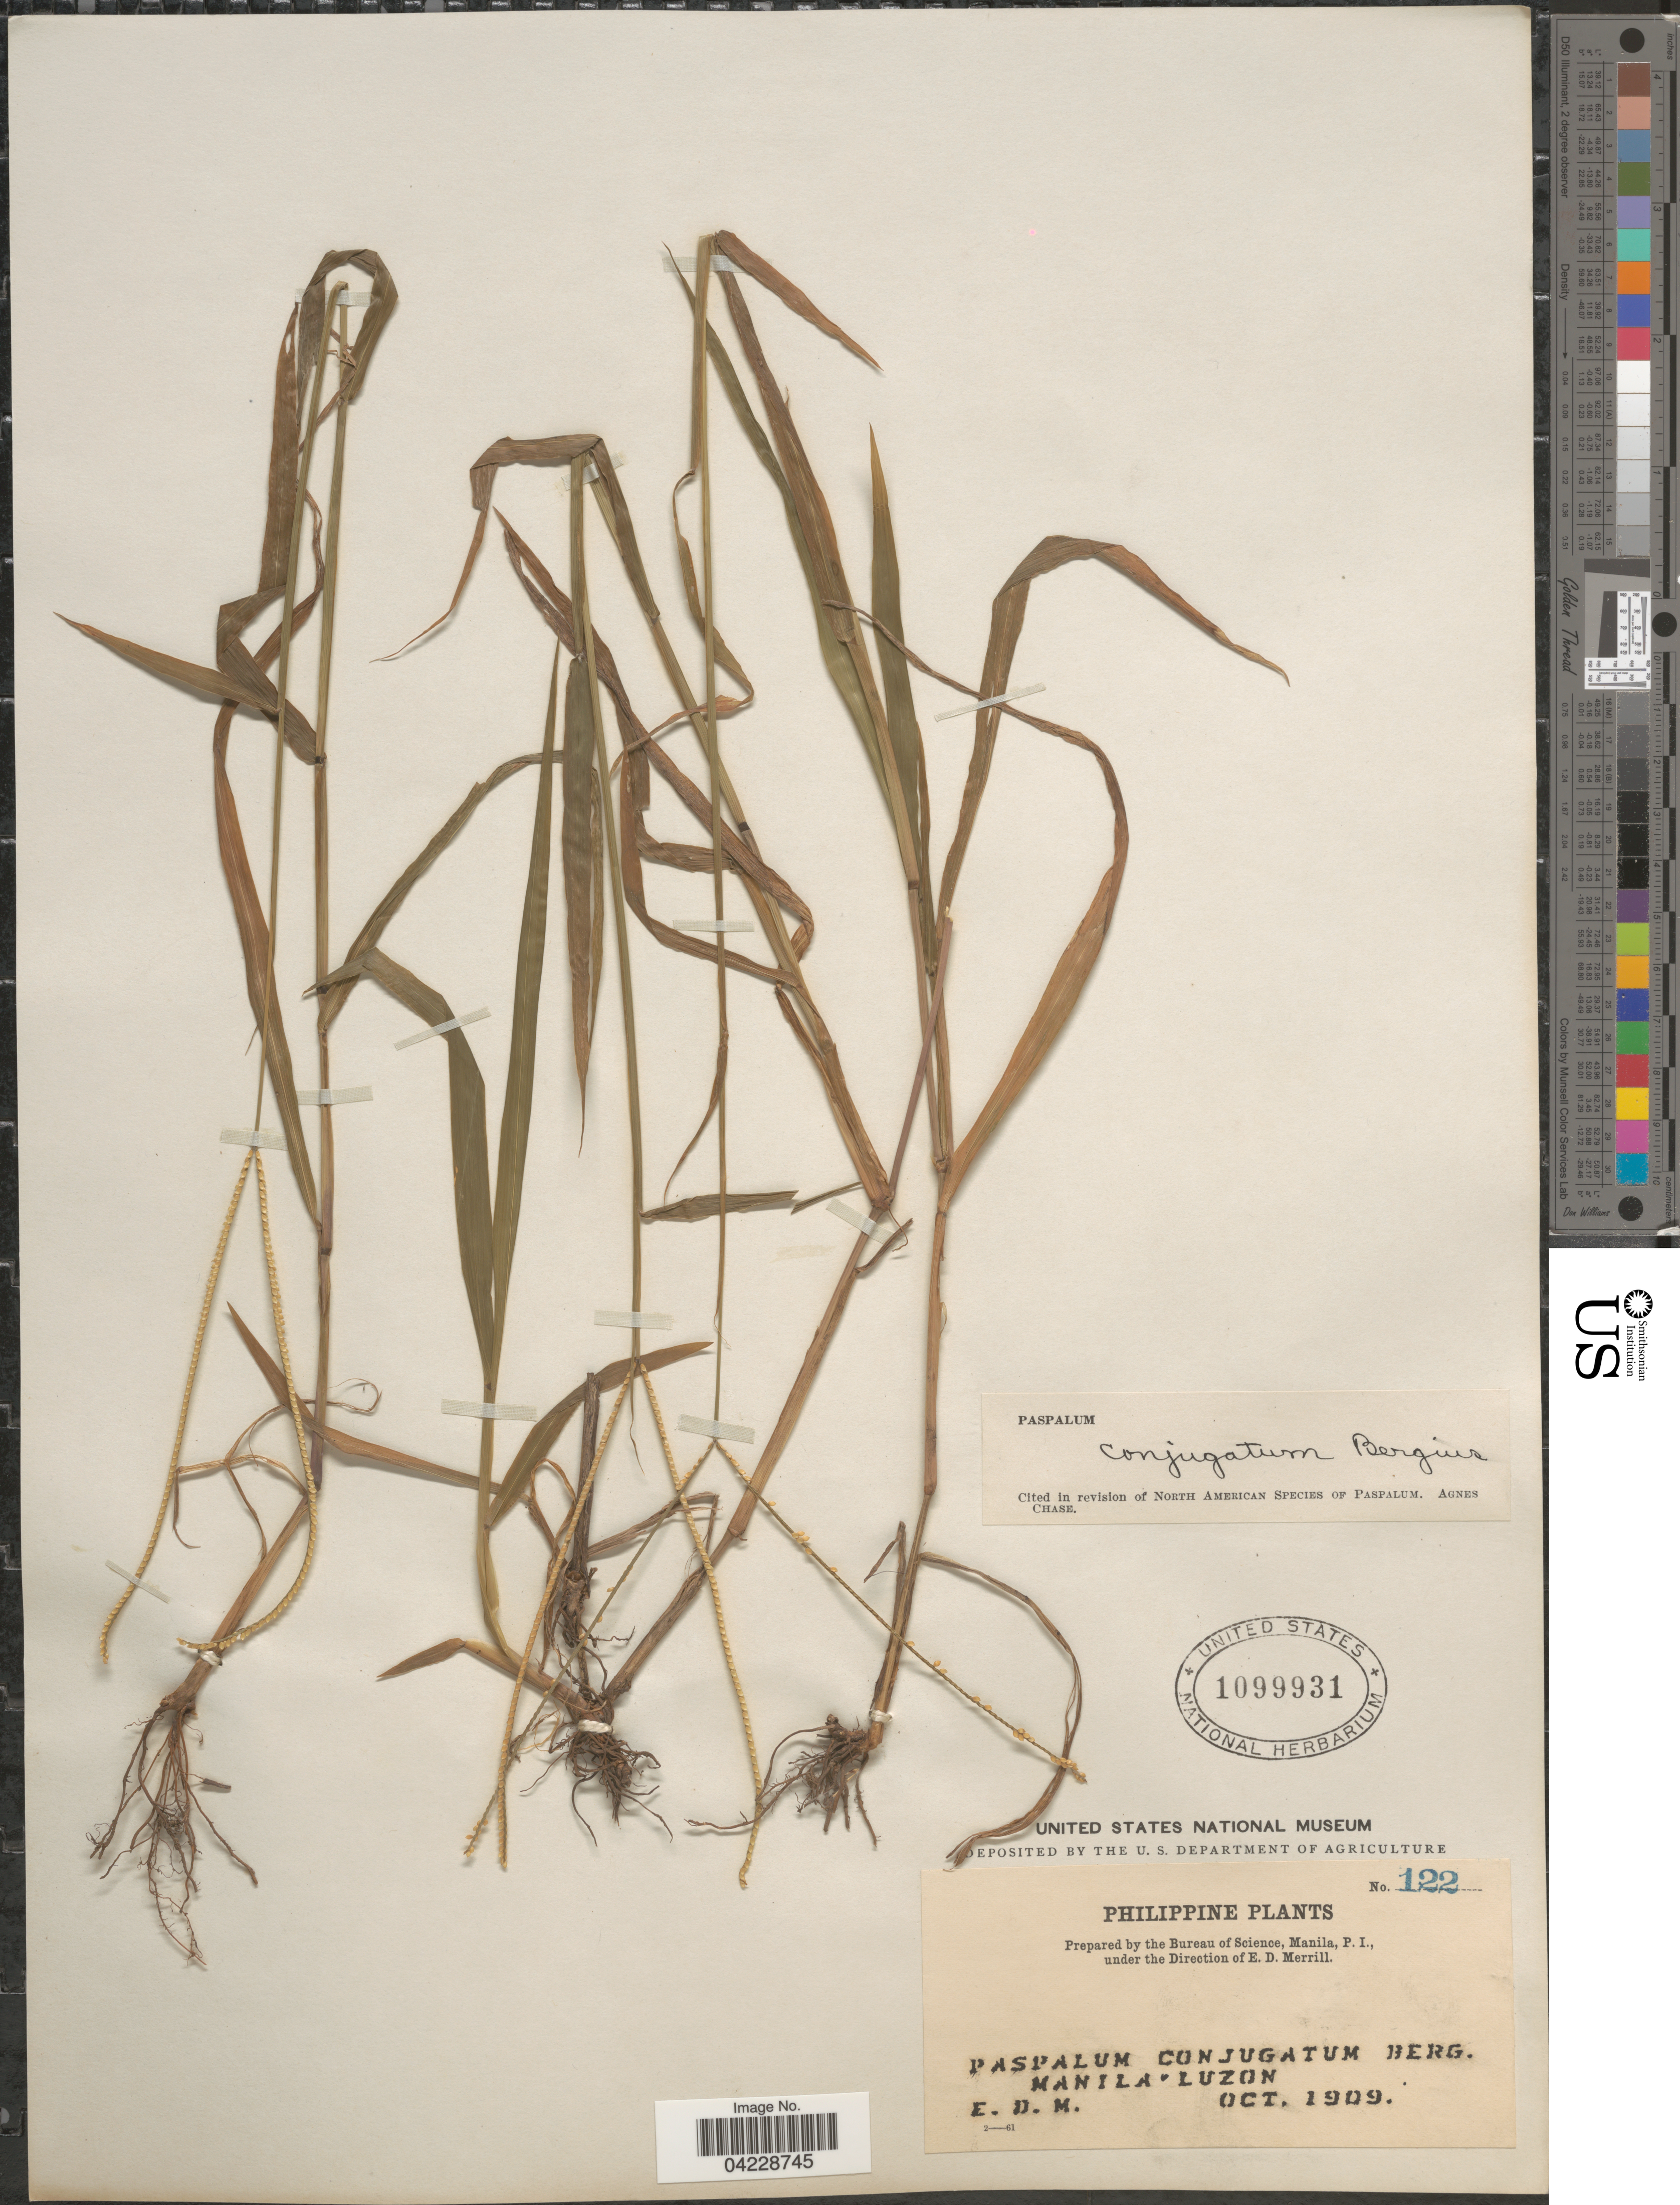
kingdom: Plantae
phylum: Tracheophyta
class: Liliopsida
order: Poales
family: Poaceae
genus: Paspalum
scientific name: Paspalum conjugatum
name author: P.J. Bergius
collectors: E. D. Merrill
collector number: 122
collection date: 1909-10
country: Philippines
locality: Manila, Luzon.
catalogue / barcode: US 1099931